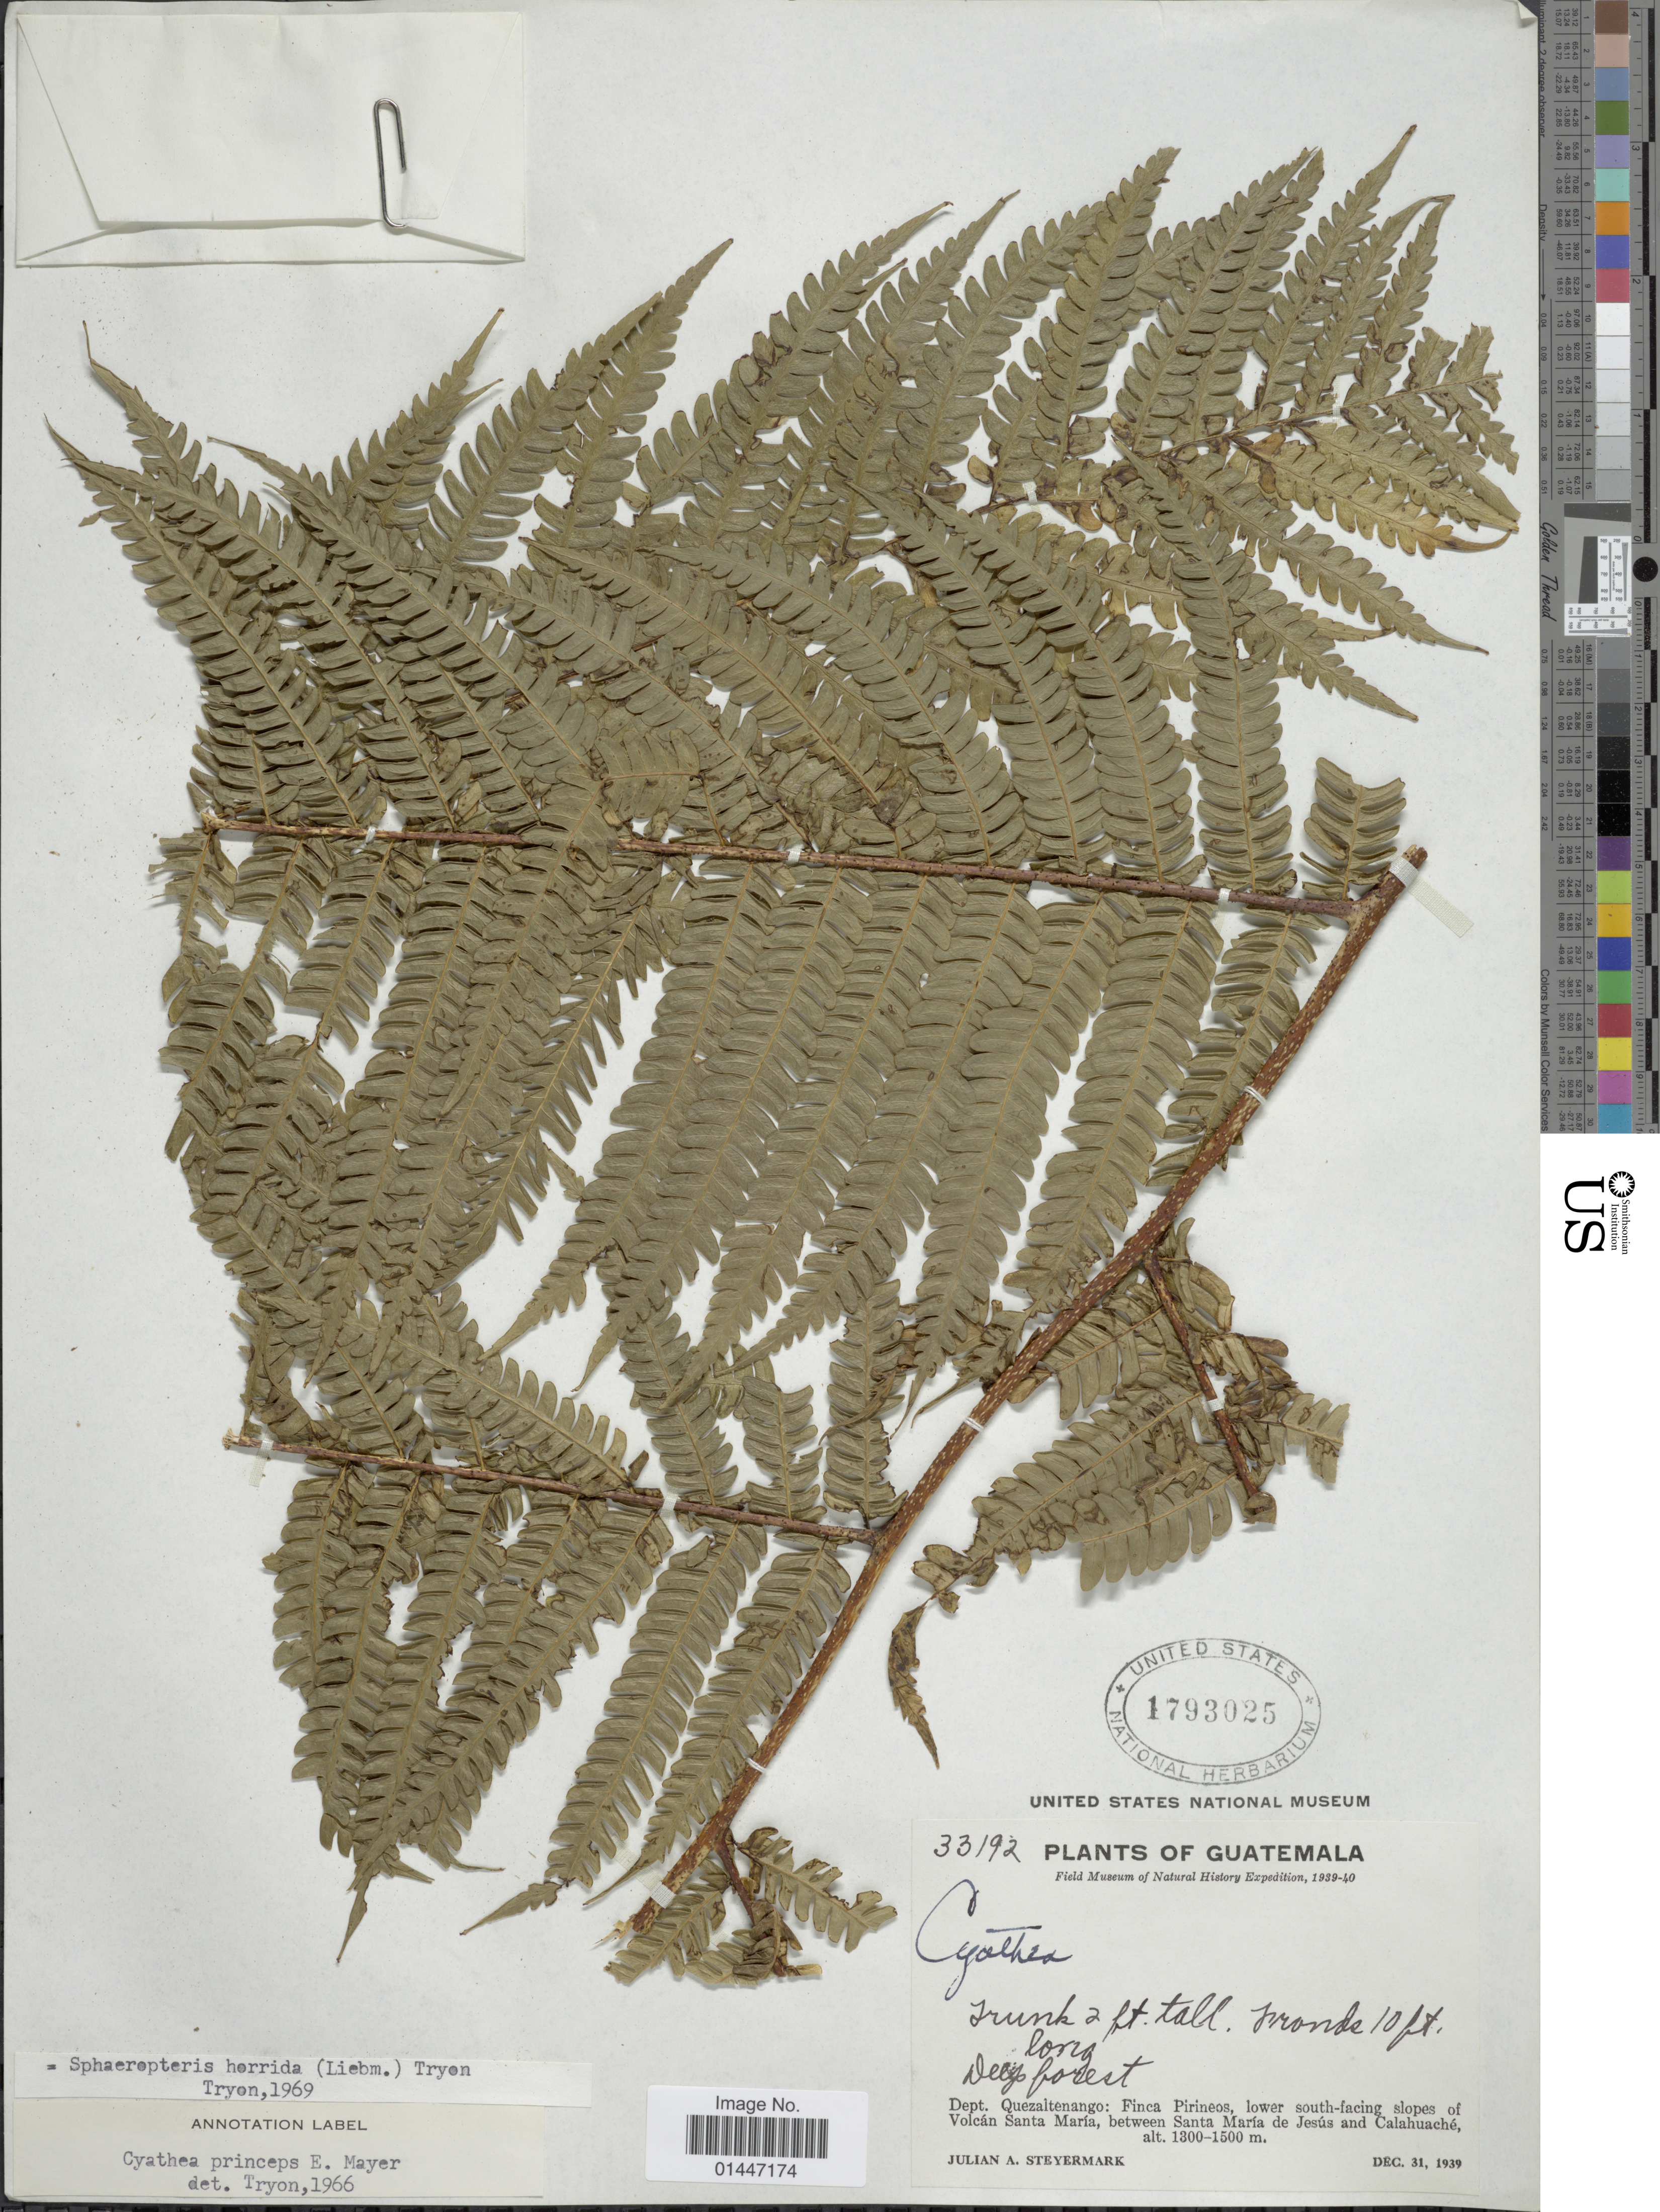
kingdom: Plantae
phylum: Tracheophyta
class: Polypodiopsida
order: Cyatheales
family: Cyatheaceae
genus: Sphaeropteris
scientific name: Sphaeropteris horrida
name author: (Liebm.) R.M. Tryon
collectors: J. Steyermark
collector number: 33192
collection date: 1939-12-31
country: Guatemala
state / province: Quetzaltenango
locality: Dept. Quezaltenango: Finca Pirineos, lower south- facing slopes of Volcan Santa Maria, between Santa Maria de Jesus and Calahuache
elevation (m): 1300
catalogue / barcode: US 1793025